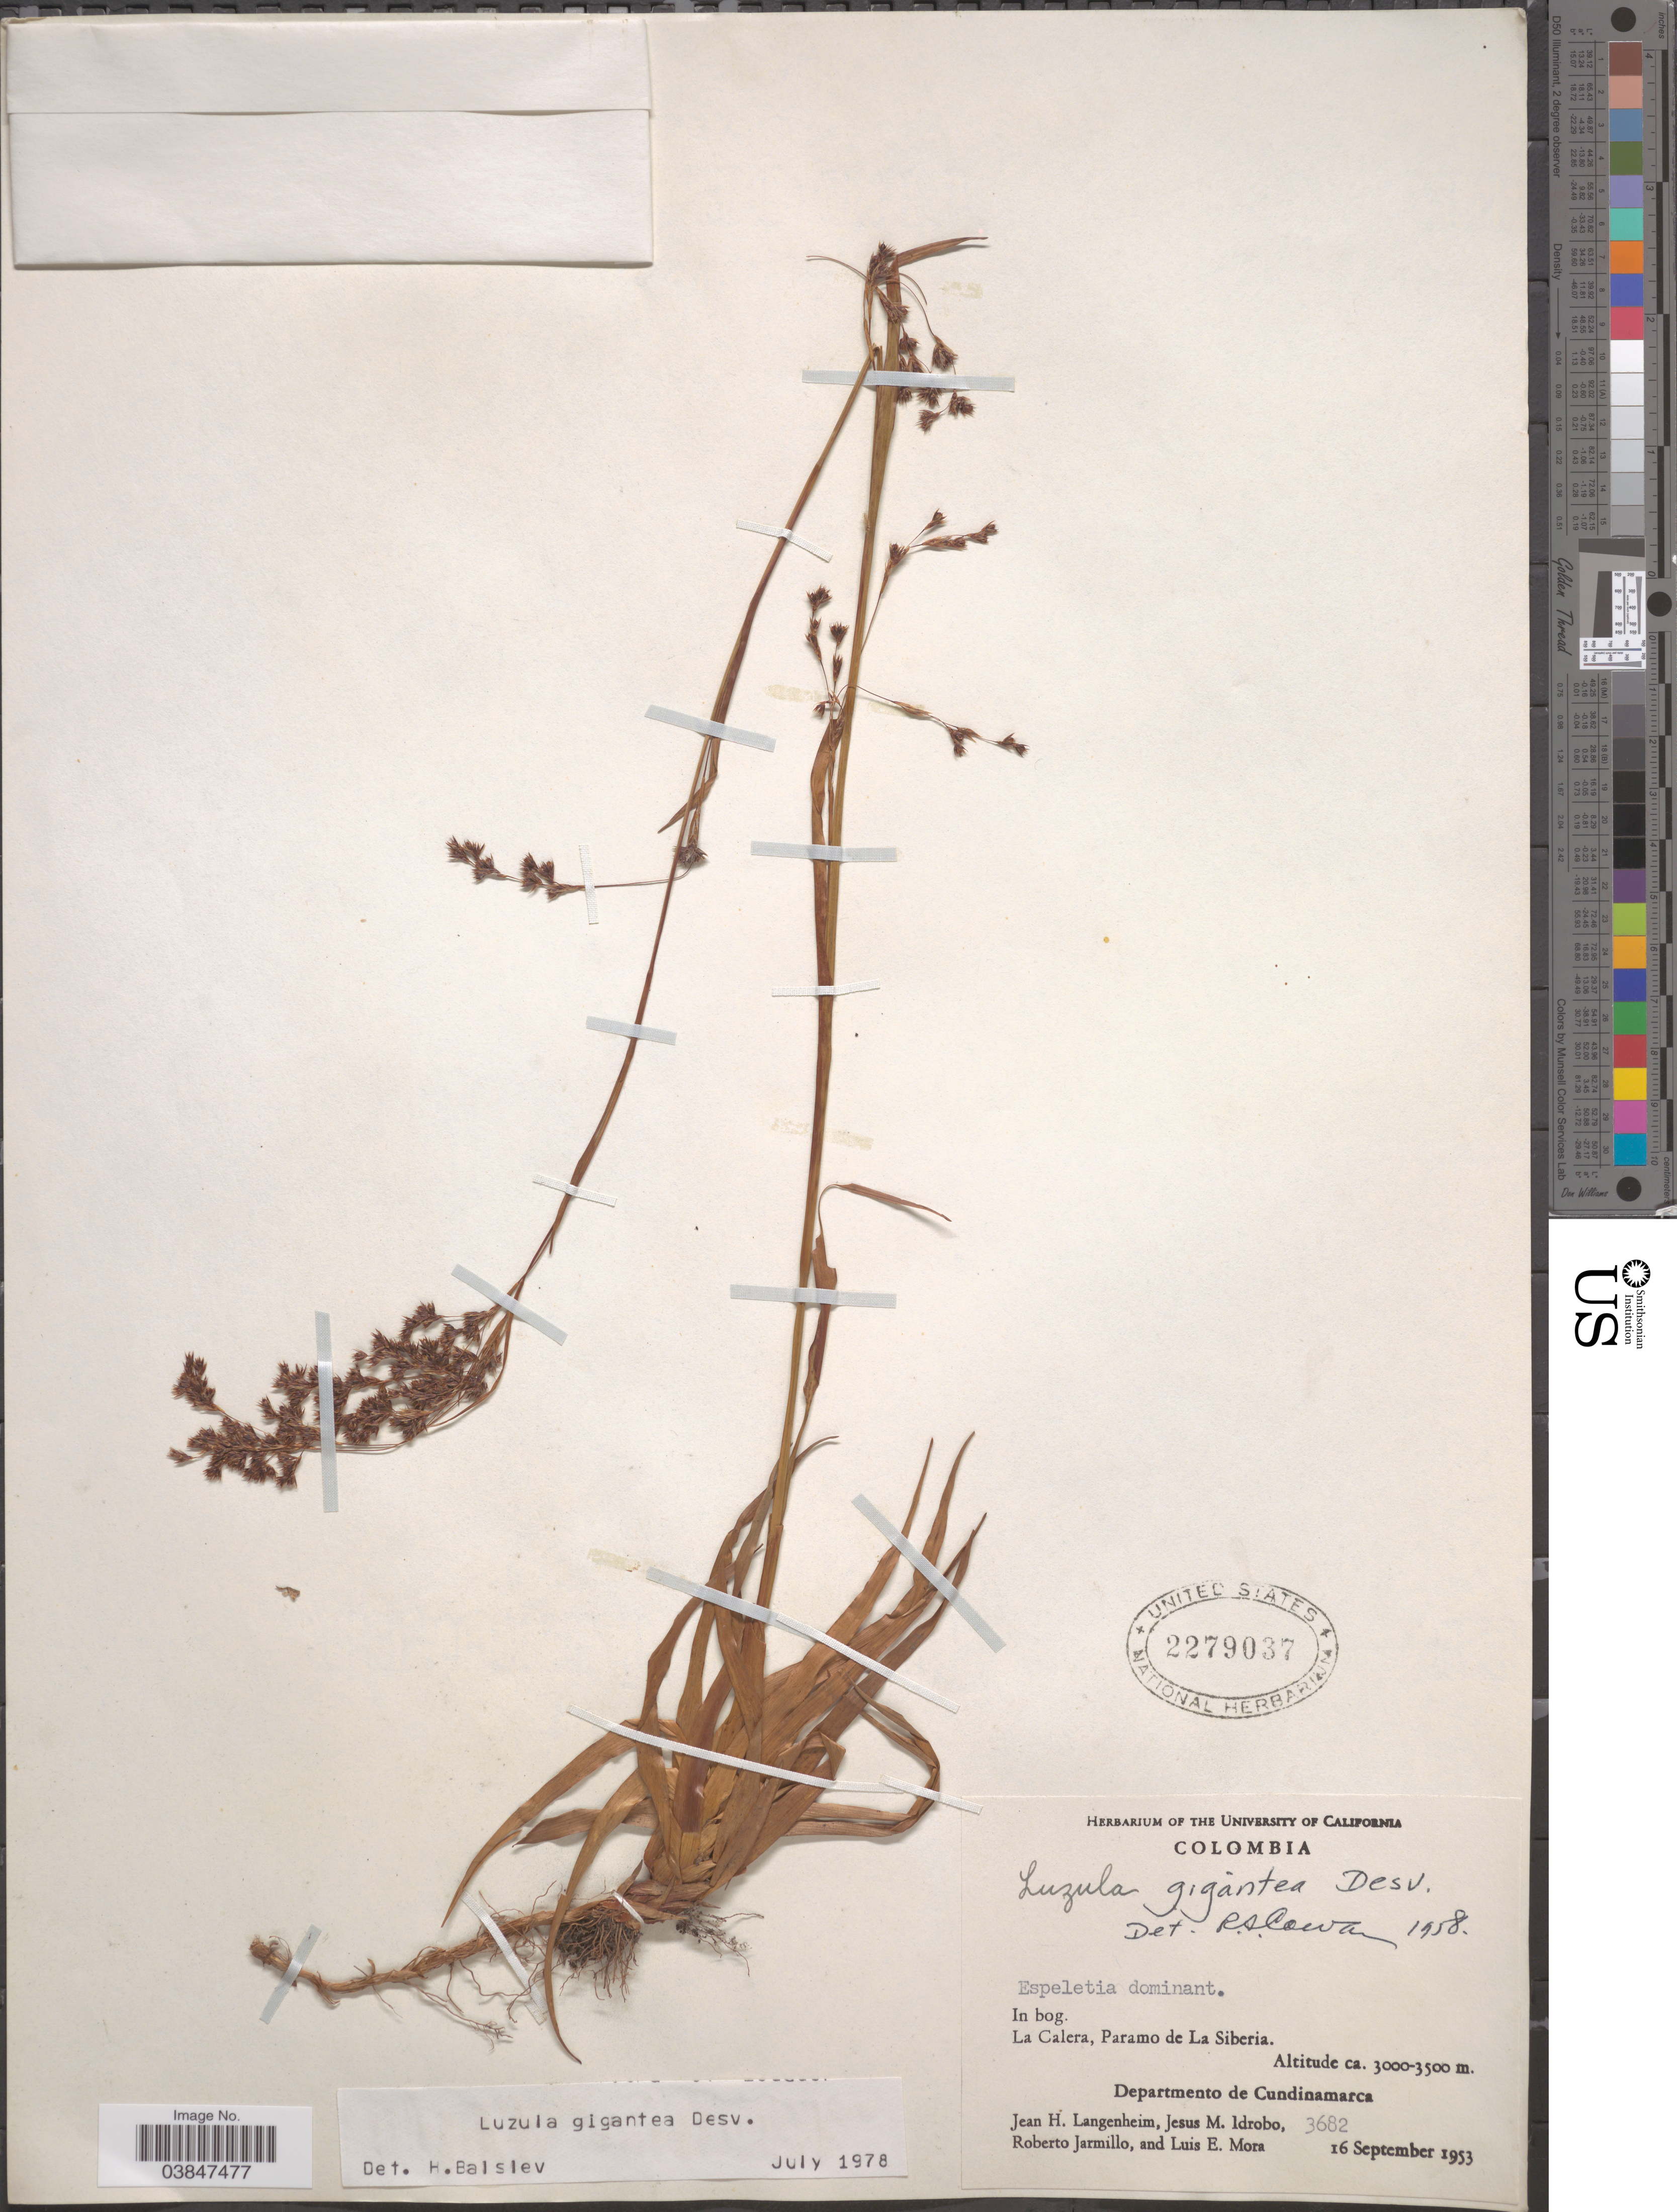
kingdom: Plantae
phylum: Tracheophyta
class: Liliopsida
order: Poales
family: Juncaceae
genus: Luzula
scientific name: Luzula gigantea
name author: Desv.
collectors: J. H. Langenheim, J. M. Idrobo, R. Jarmillo & L. E. Mora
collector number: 3682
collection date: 1953-09-16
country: Colombia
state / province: Cundinamarca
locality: La Calera, Paramo de La Siberia. Departmento de Cundinamarca.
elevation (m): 3000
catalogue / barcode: US 2279037